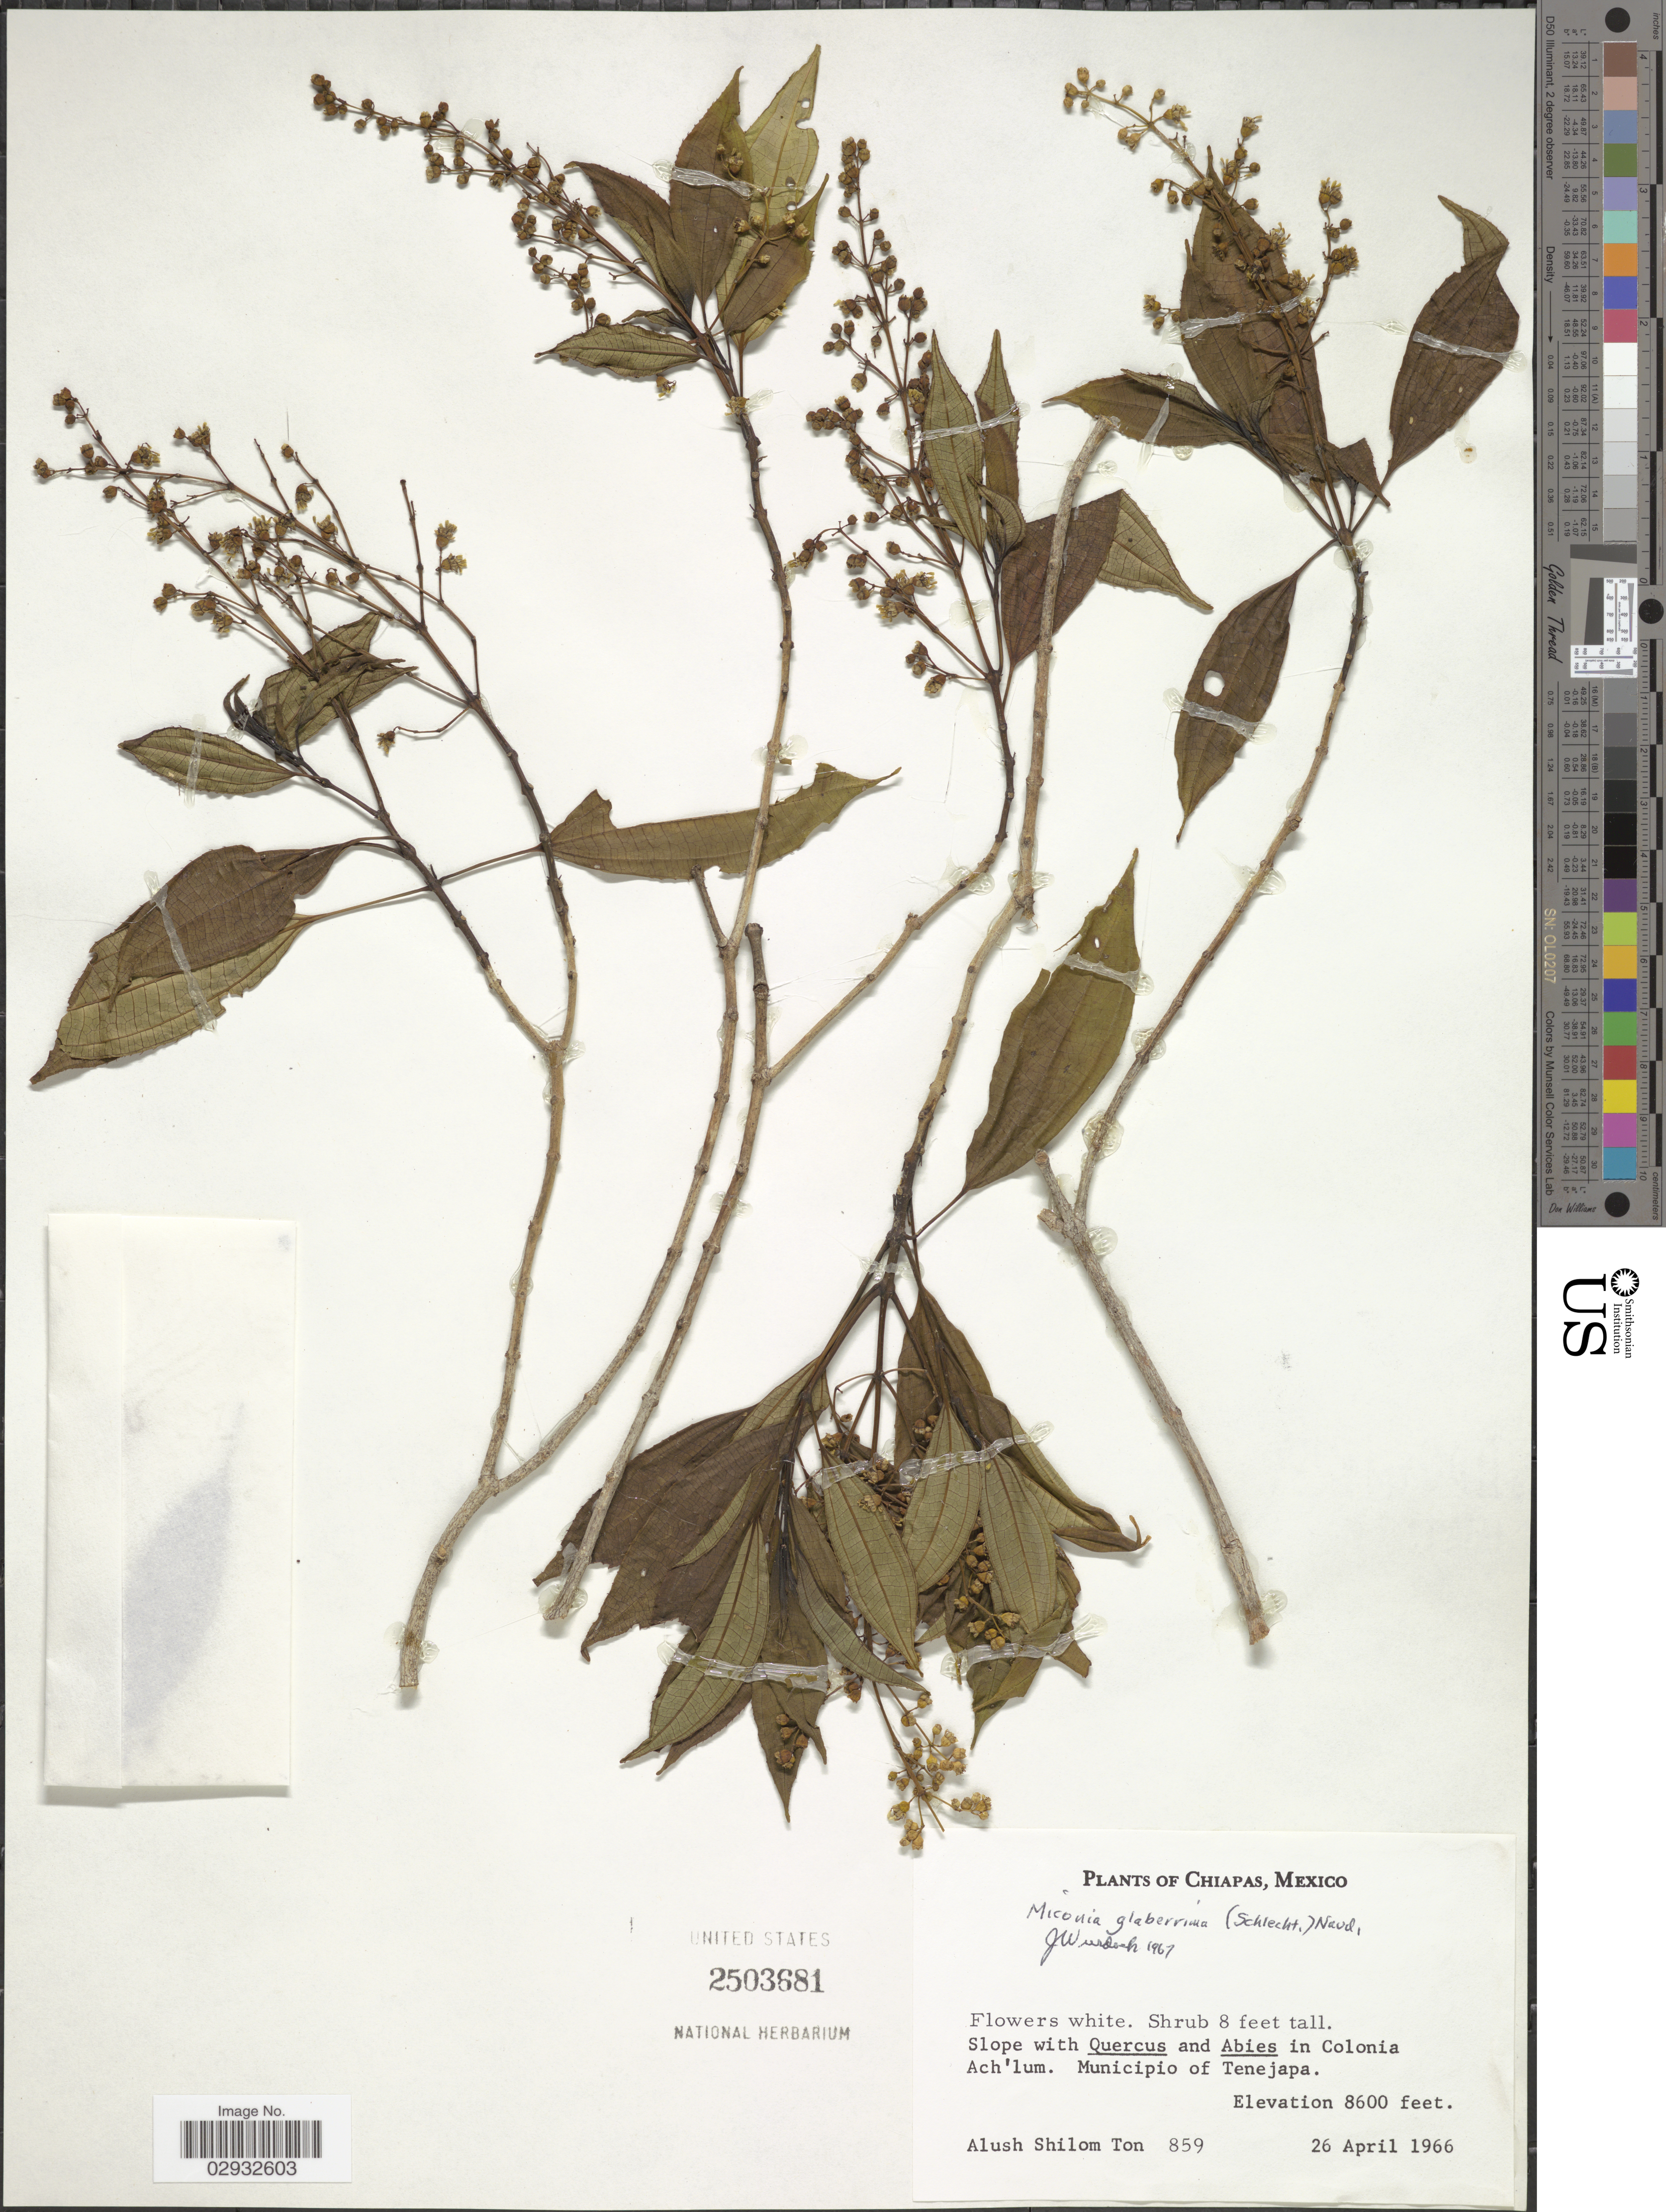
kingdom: Plantae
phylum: Tracheophyta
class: Magnoliopsida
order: Myrtales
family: Melastomataceae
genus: Miconia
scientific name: Miconia glaberrima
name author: (Schltdl.) Naudin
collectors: A. S. Ton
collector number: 859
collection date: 1966-04-26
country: Mexico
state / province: Chiapas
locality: In Colonia Ach'lum. Municipio of Tenejapa.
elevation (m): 2621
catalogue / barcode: US 2503681